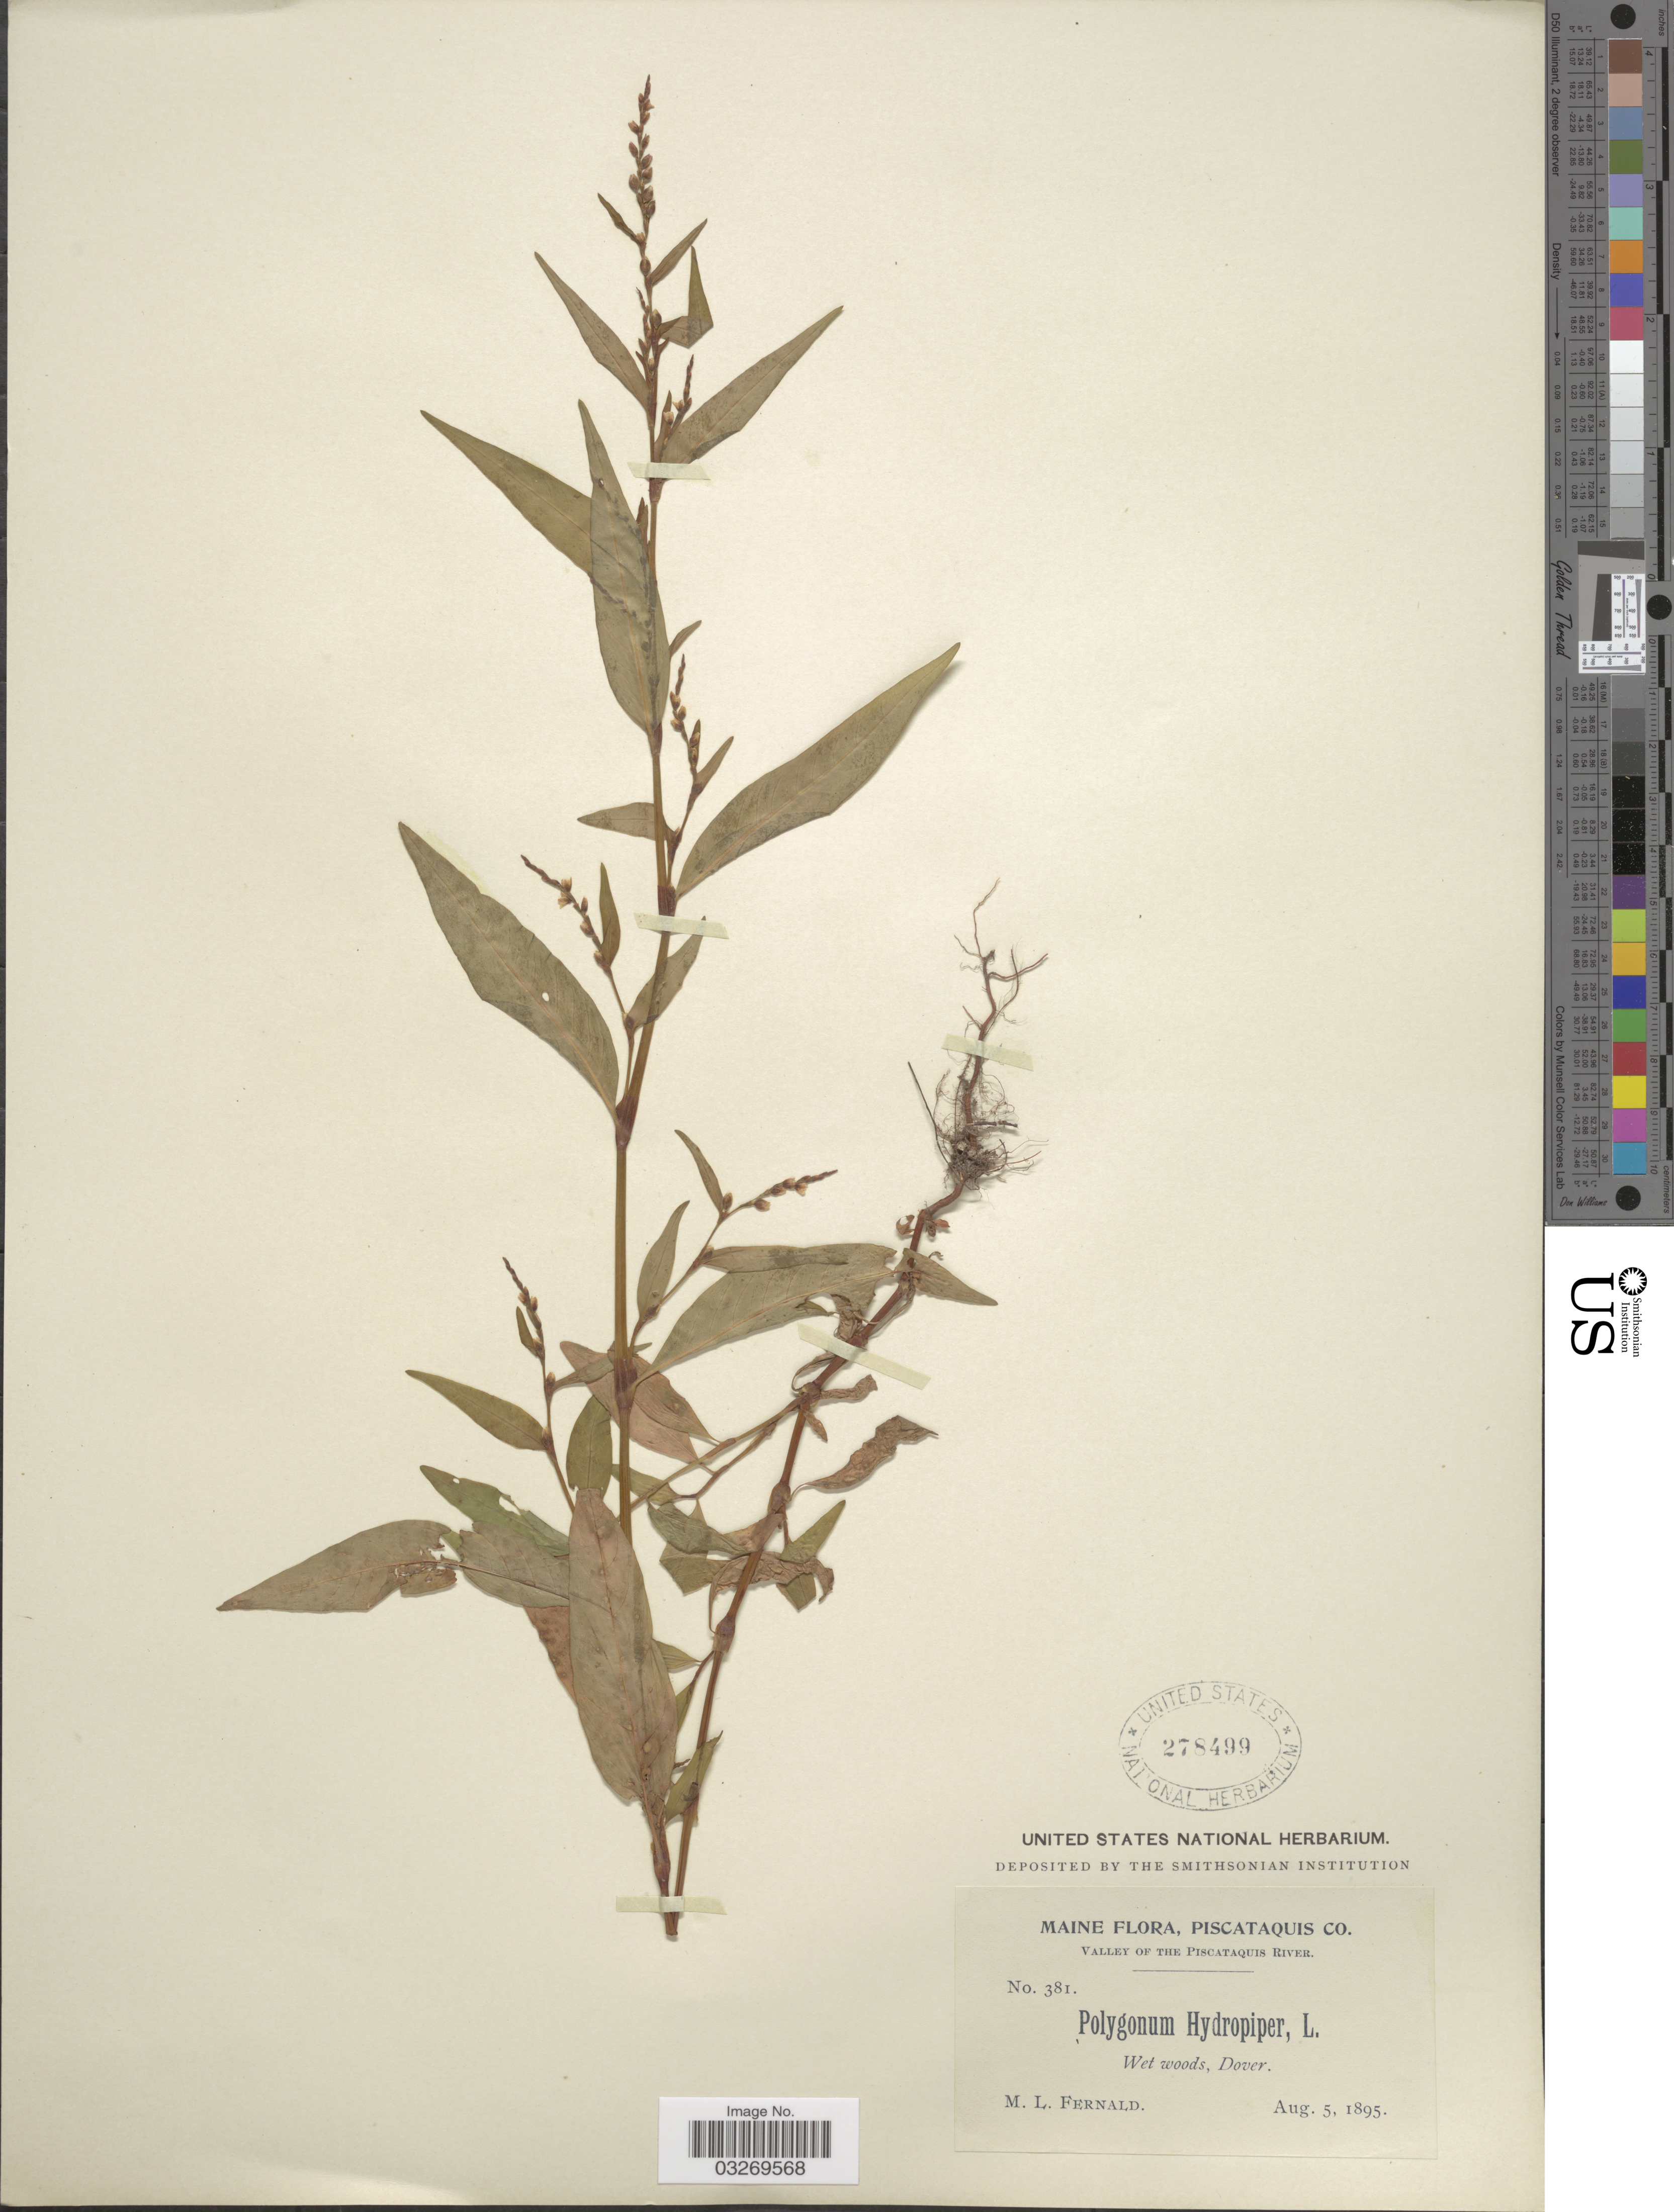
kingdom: Plantae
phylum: Tracheophyta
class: Magnoliopsida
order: Caryophyllales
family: Polygonaceae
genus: Persicaria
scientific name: Persicaria hydropiper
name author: (L.) Delarbre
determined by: Atha, D. E.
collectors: M. L. Fernald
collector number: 381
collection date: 1895-08-05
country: United States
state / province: Maine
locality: Piscataquis Co., Valley of the Piscataquis River. Wet woods, Dover.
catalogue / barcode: US 278499